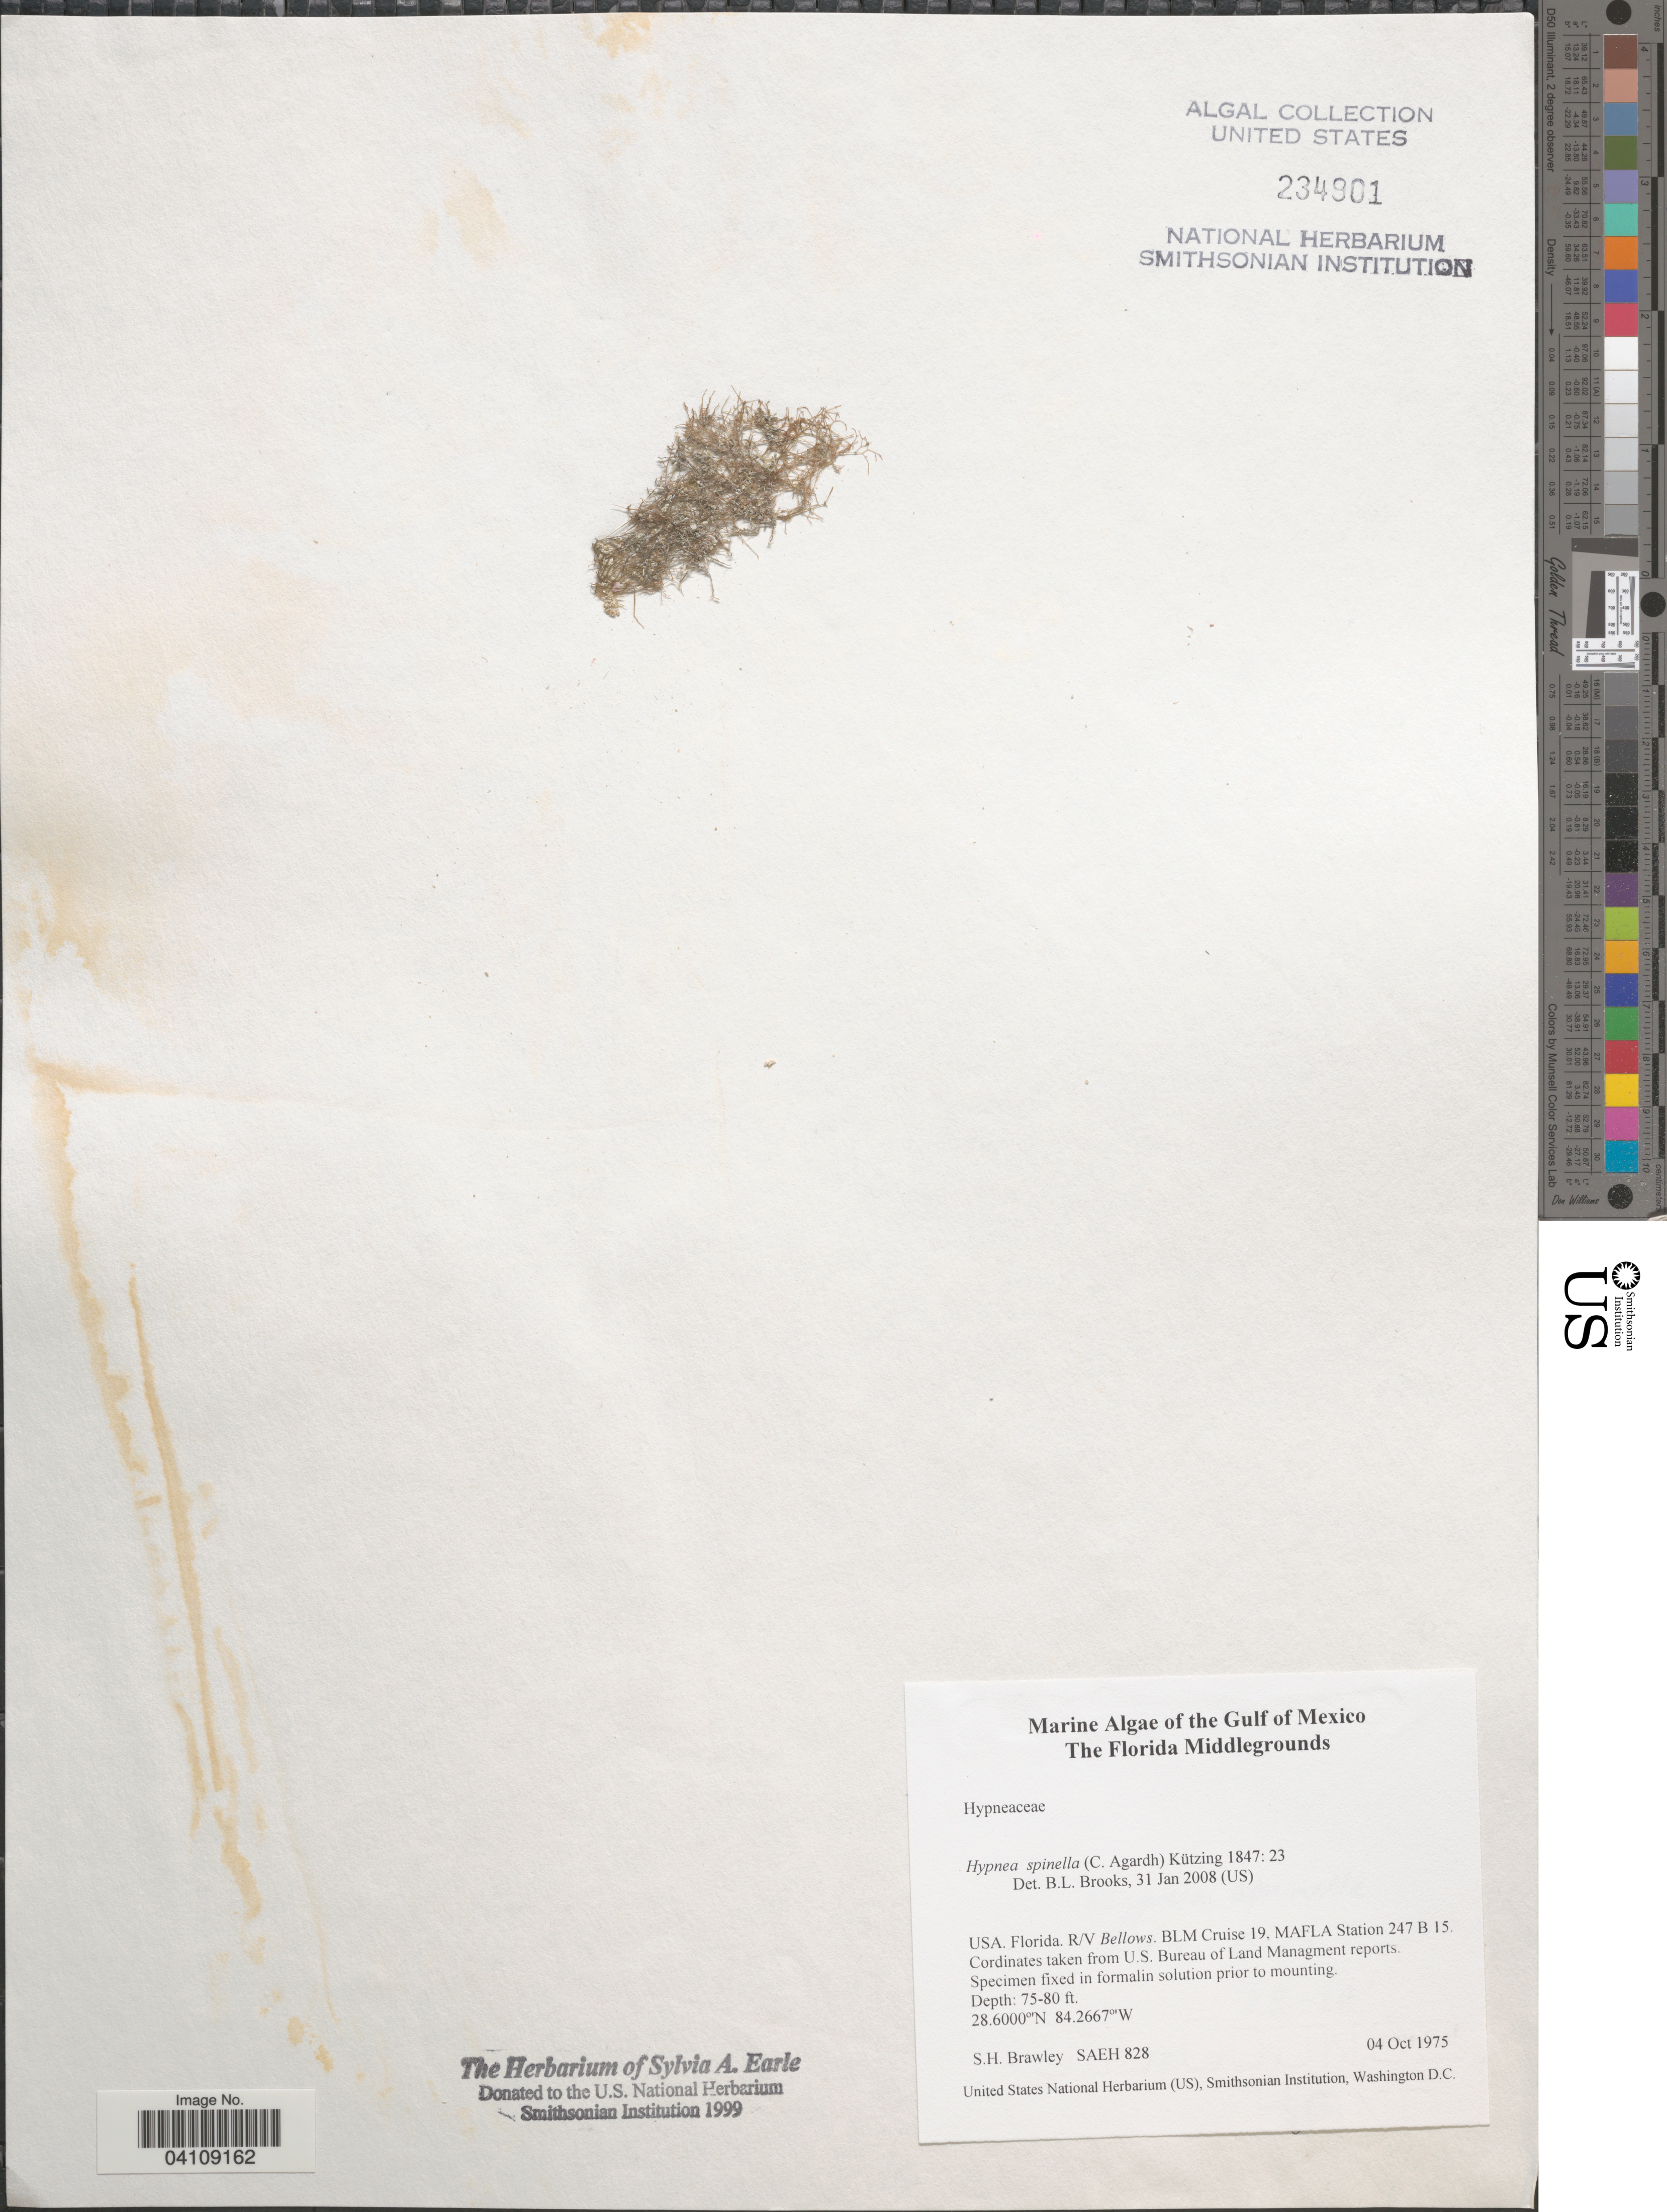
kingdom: Plantae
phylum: Rhodophyta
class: Florideophyceae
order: Gigartinales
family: Cystocloniaceae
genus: Hypnea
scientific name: Hypnea spinella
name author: (C. Agardh) Kütz.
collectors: S. Brawley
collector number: SAEH 828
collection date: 1975-10-04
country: United States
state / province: Florida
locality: Gulf of Mexico. The Florida Middlegrounds. Florida. R/V Bellows. BLM Cruise 19, MAFLA Station 247 B 15.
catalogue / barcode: US 234901